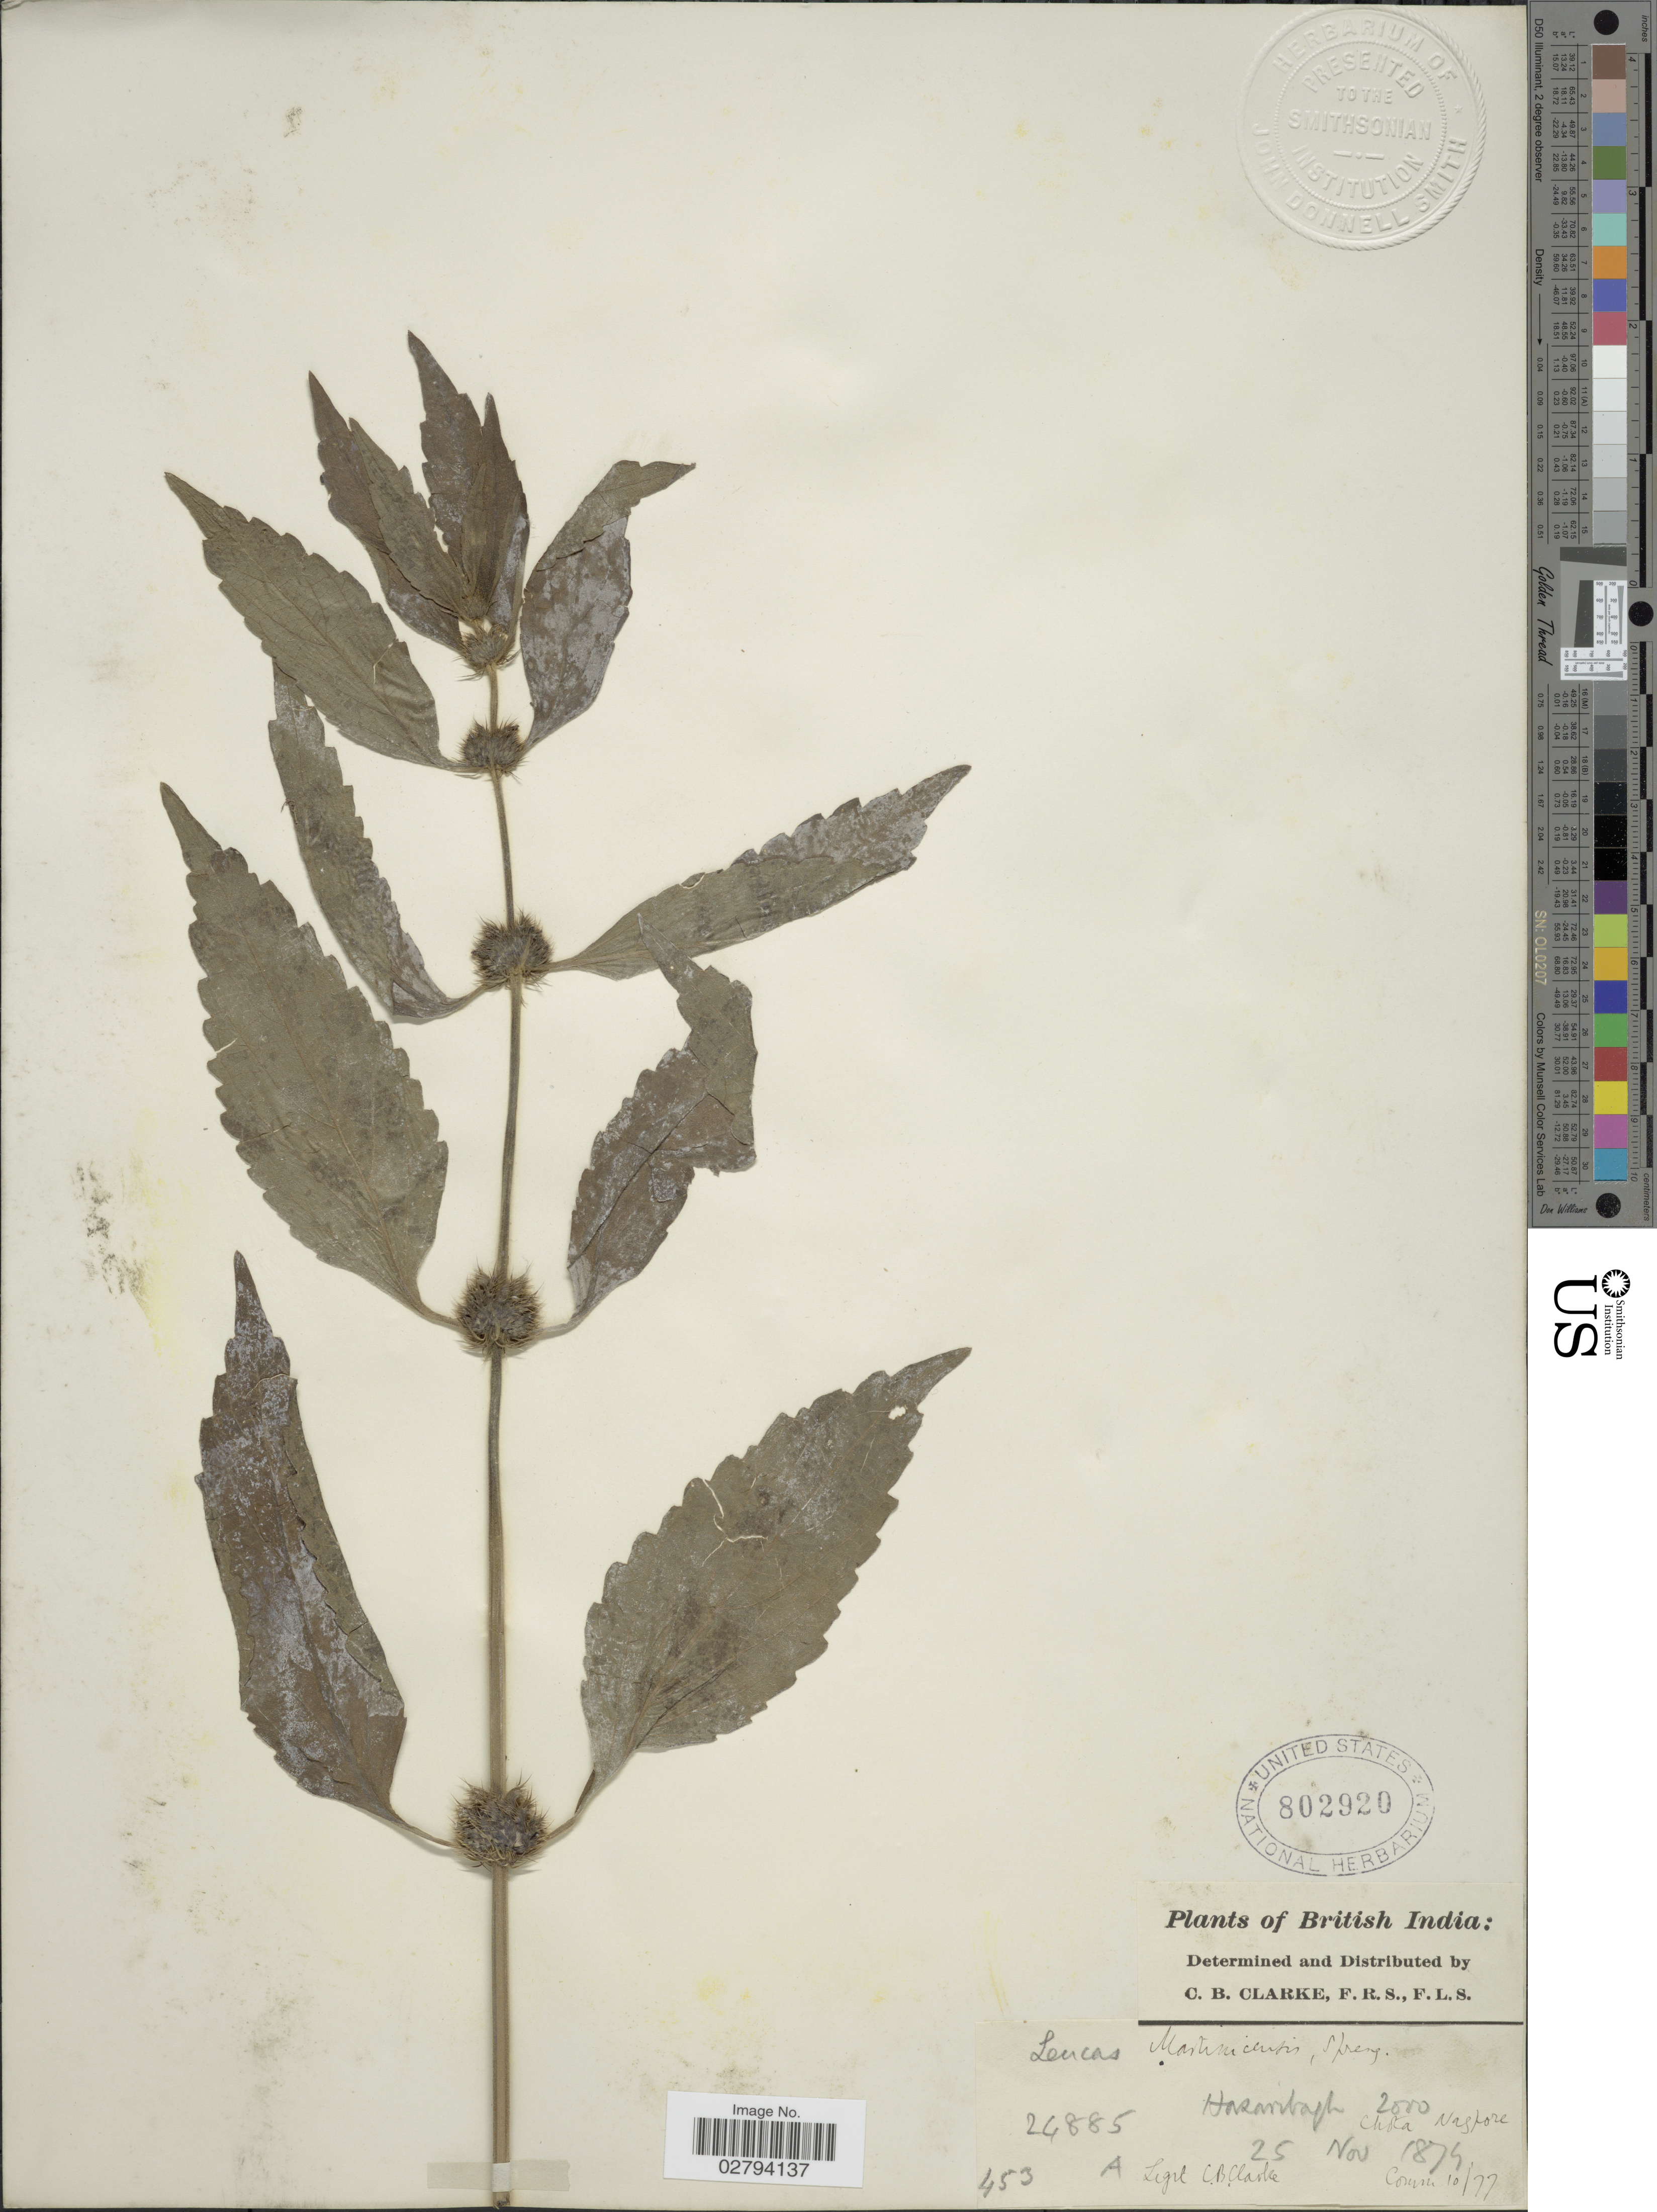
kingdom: Plantae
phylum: Tracheophyta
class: Magnoliopsida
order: Lamiales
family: Lamiaceae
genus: Leucas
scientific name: Leucas martinicensis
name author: (Jacq.) R. Br.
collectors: C. B. Clarke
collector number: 24885A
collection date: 1874-11-25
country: India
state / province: Jharkhand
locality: British India, Hazaribagh, Chota Nagpore.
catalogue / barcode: US 802920